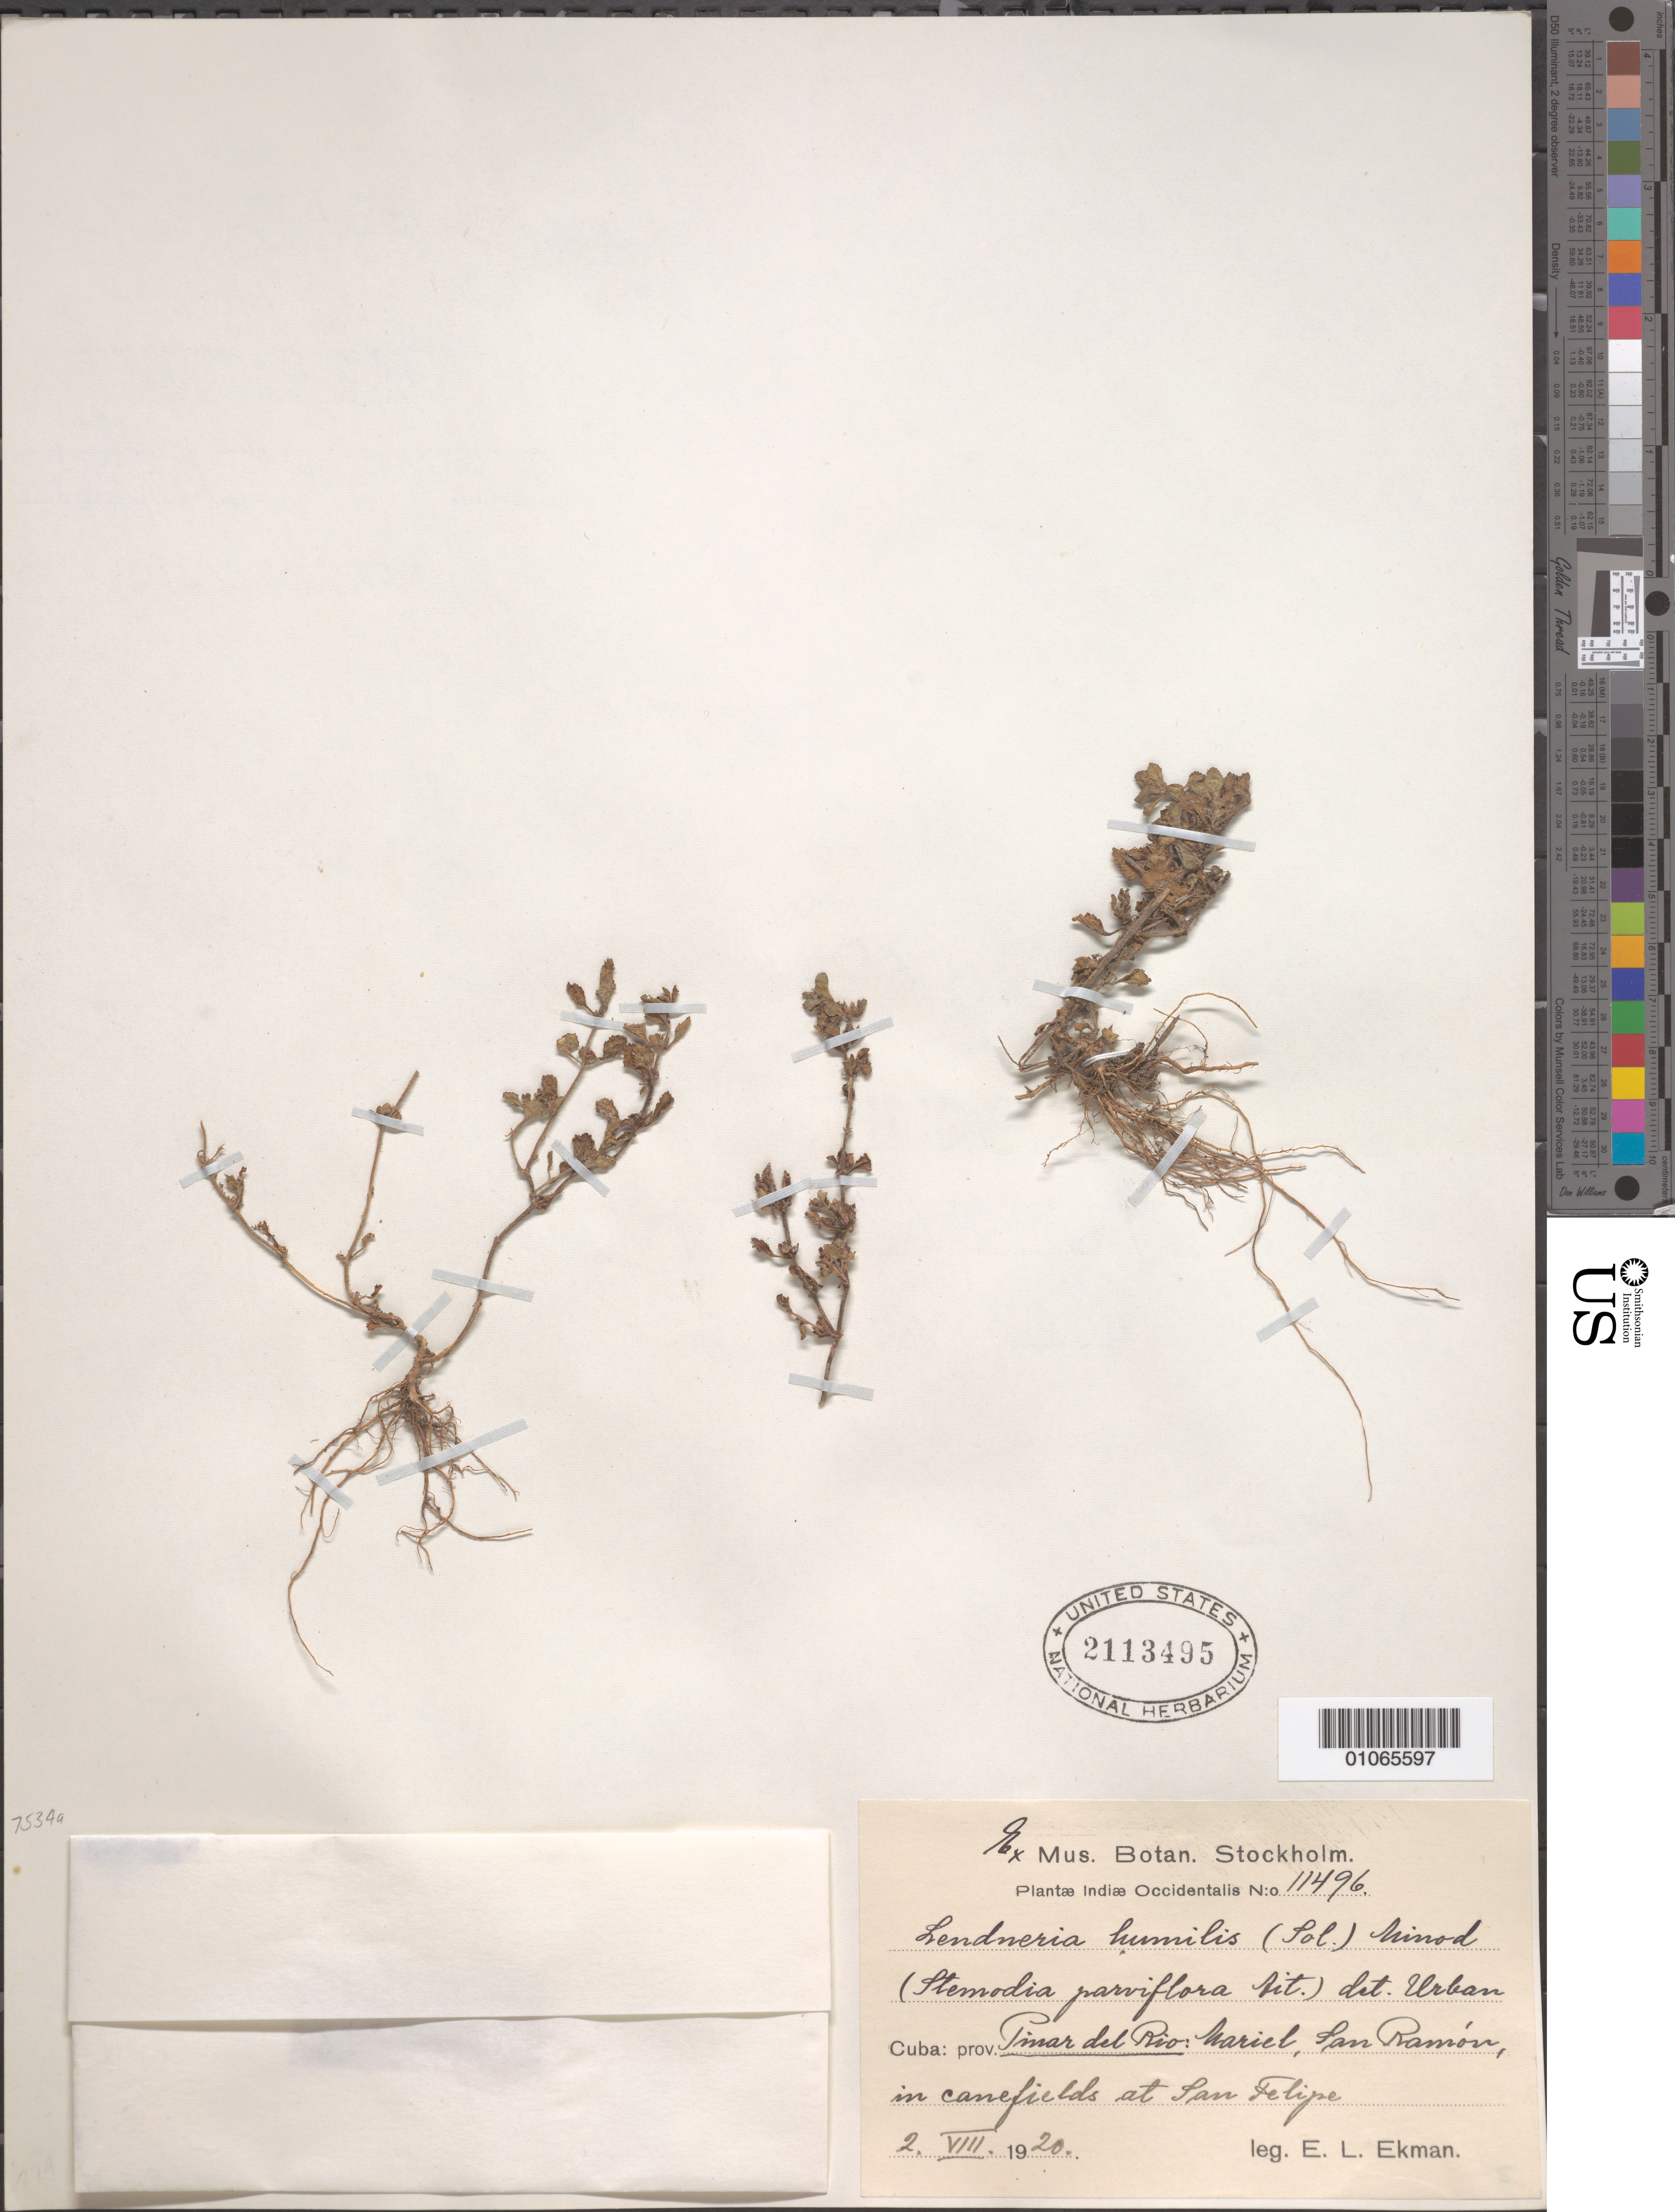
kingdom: Plantae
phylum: Tracheophyta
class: Magnoliopsida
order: Lamiales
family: Plantaginaceae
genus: Stemodia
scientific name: Stemodia verticillata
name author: (Mill.) Hassl.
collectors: E. L. Ekman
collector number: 11496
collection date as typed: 02 Aug 1920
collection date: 1920-08-02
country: Cuba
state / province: Pinar del Rio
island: Cuba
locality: Mariel, San Ramon, in canefields at San Felipe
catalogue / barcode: US 2113495